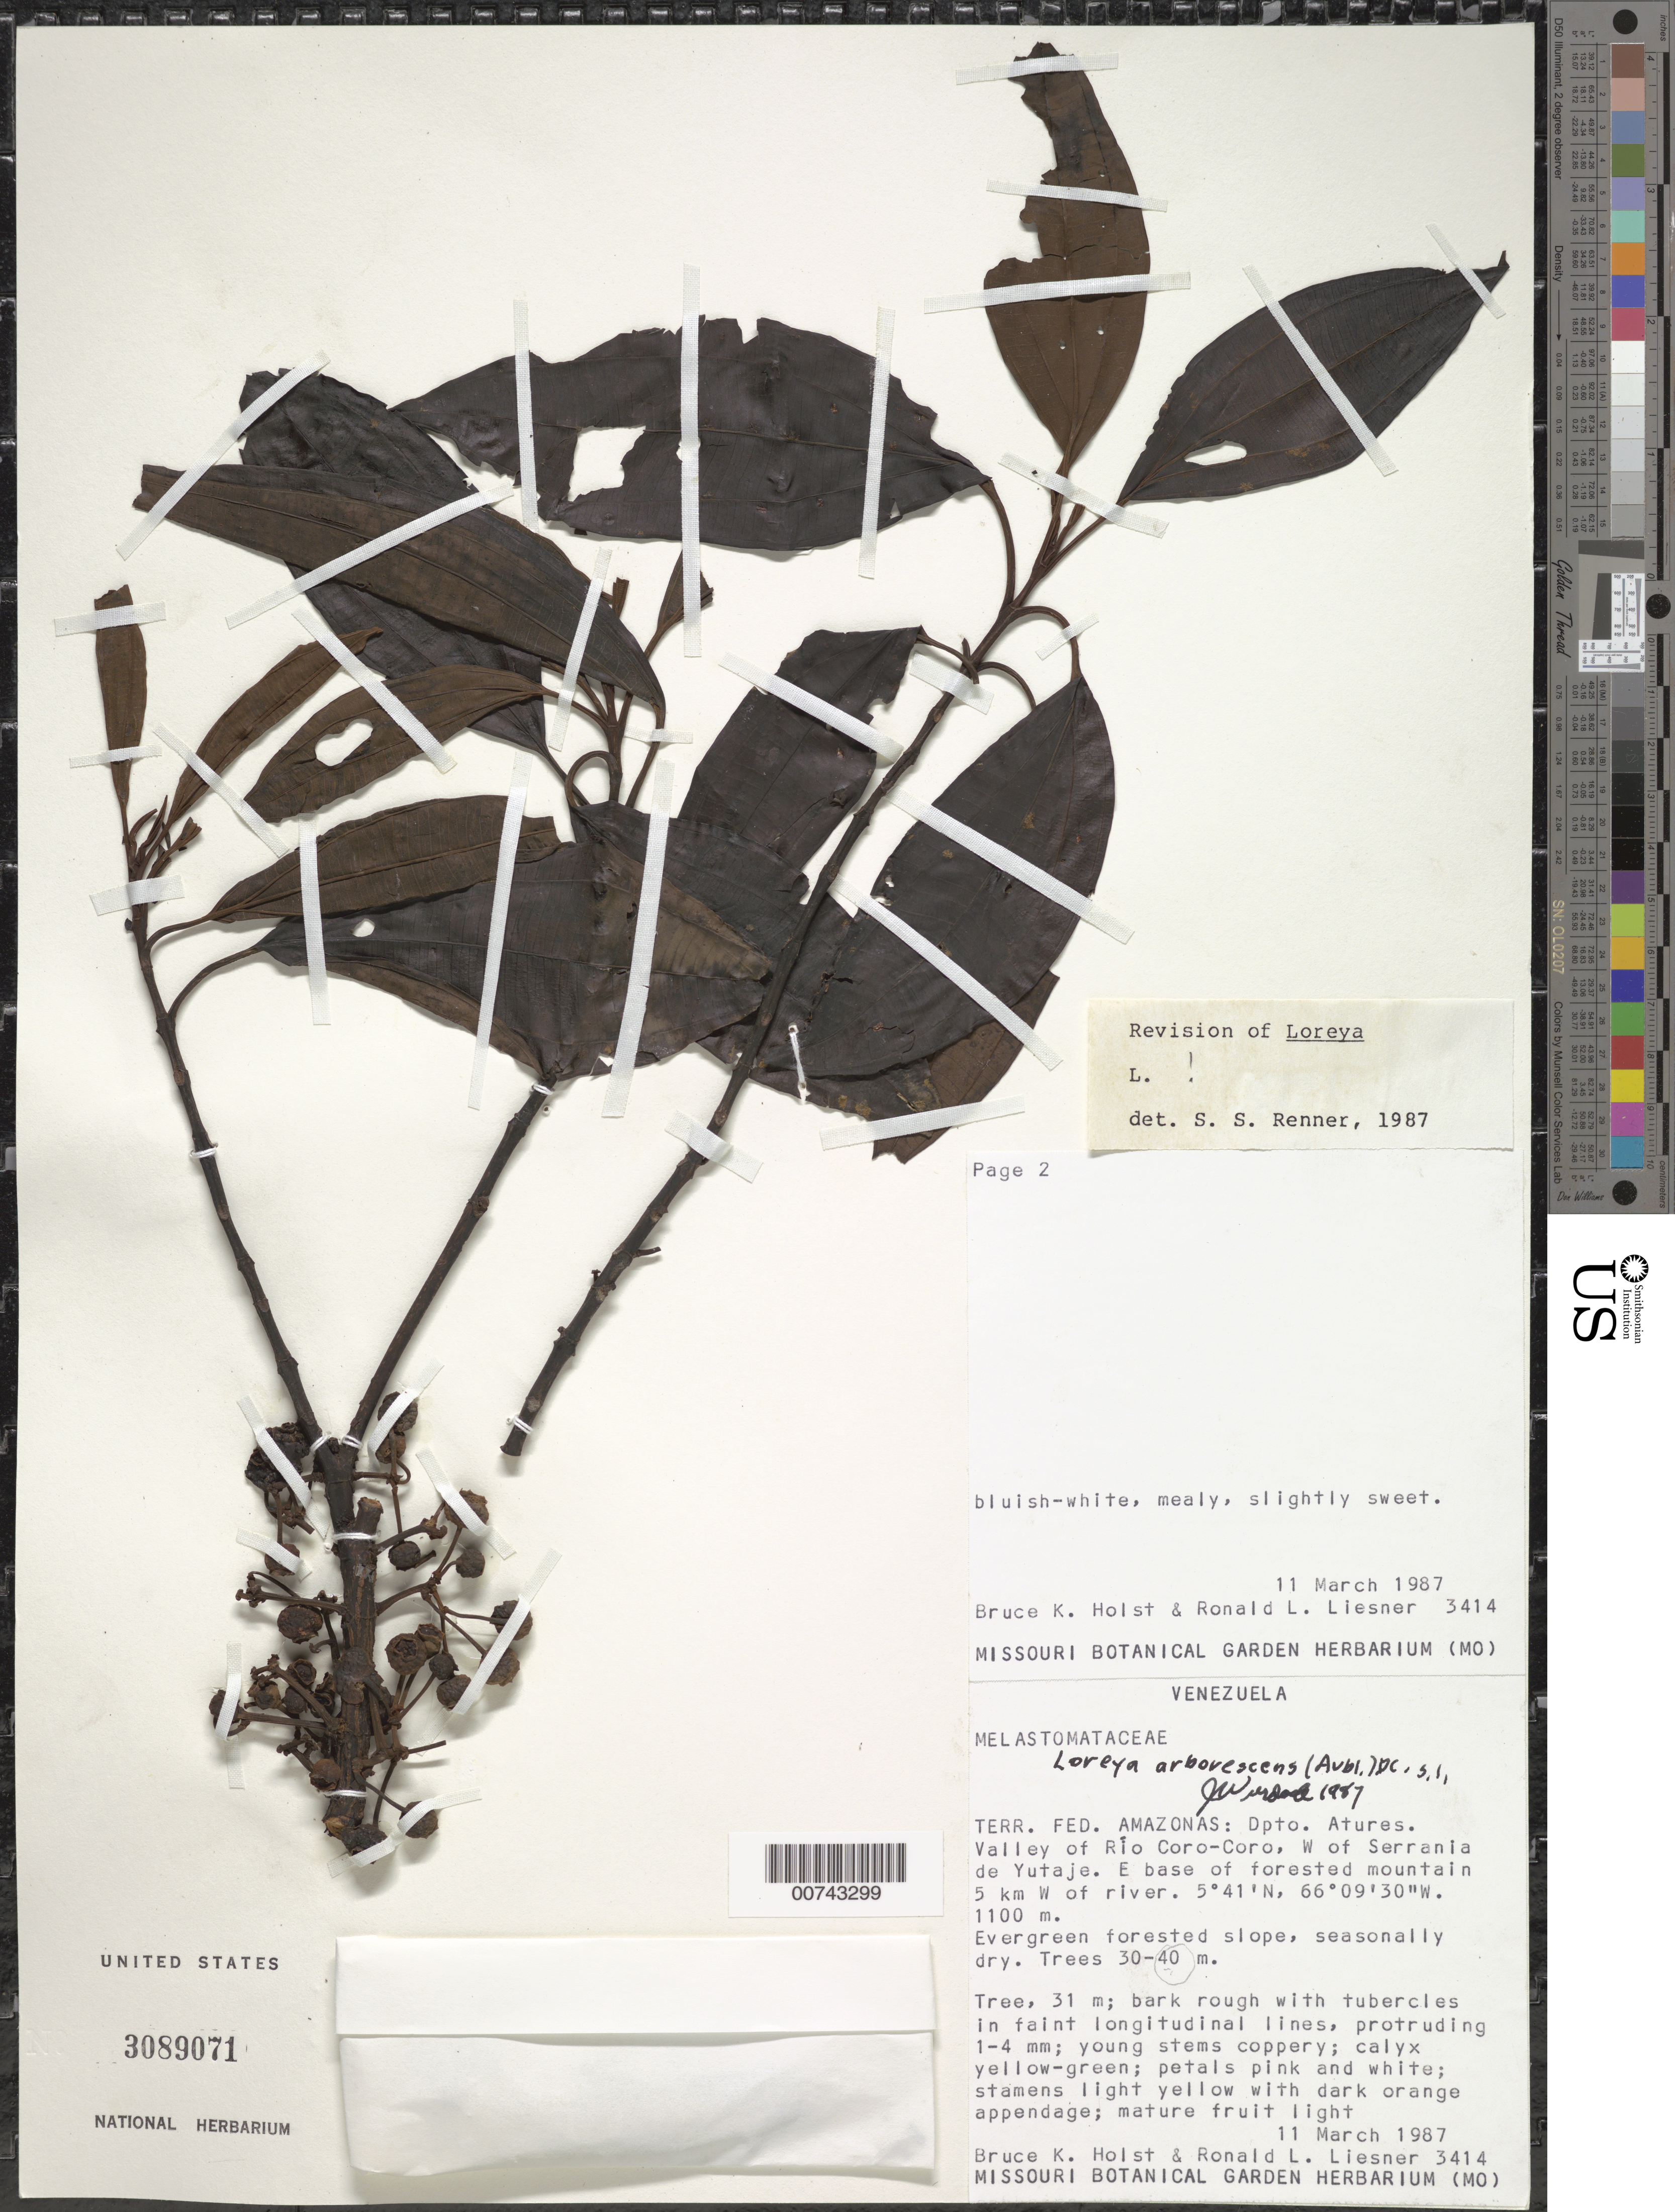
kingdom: Plantae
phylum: Tracheophyta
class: Magnoliopsida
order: Myrtales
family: Melastomataceae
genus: Bellucia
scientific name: Bellucia arborescens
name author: (Aubl.) Baill.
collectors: B. Holst & R. L. Liesner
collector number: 3414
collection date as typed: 11-Mar-87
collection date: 1987-03-11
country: Venezuela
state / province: Amazonas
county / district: Atures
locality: Río Coro-Coro valley, W of Serrania de Yutajé; E base of mountain 5 km W of river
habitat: Evergreen forested slope, seasonally dry, trees 30-40 m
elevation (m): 1100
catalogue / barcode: US 3089071